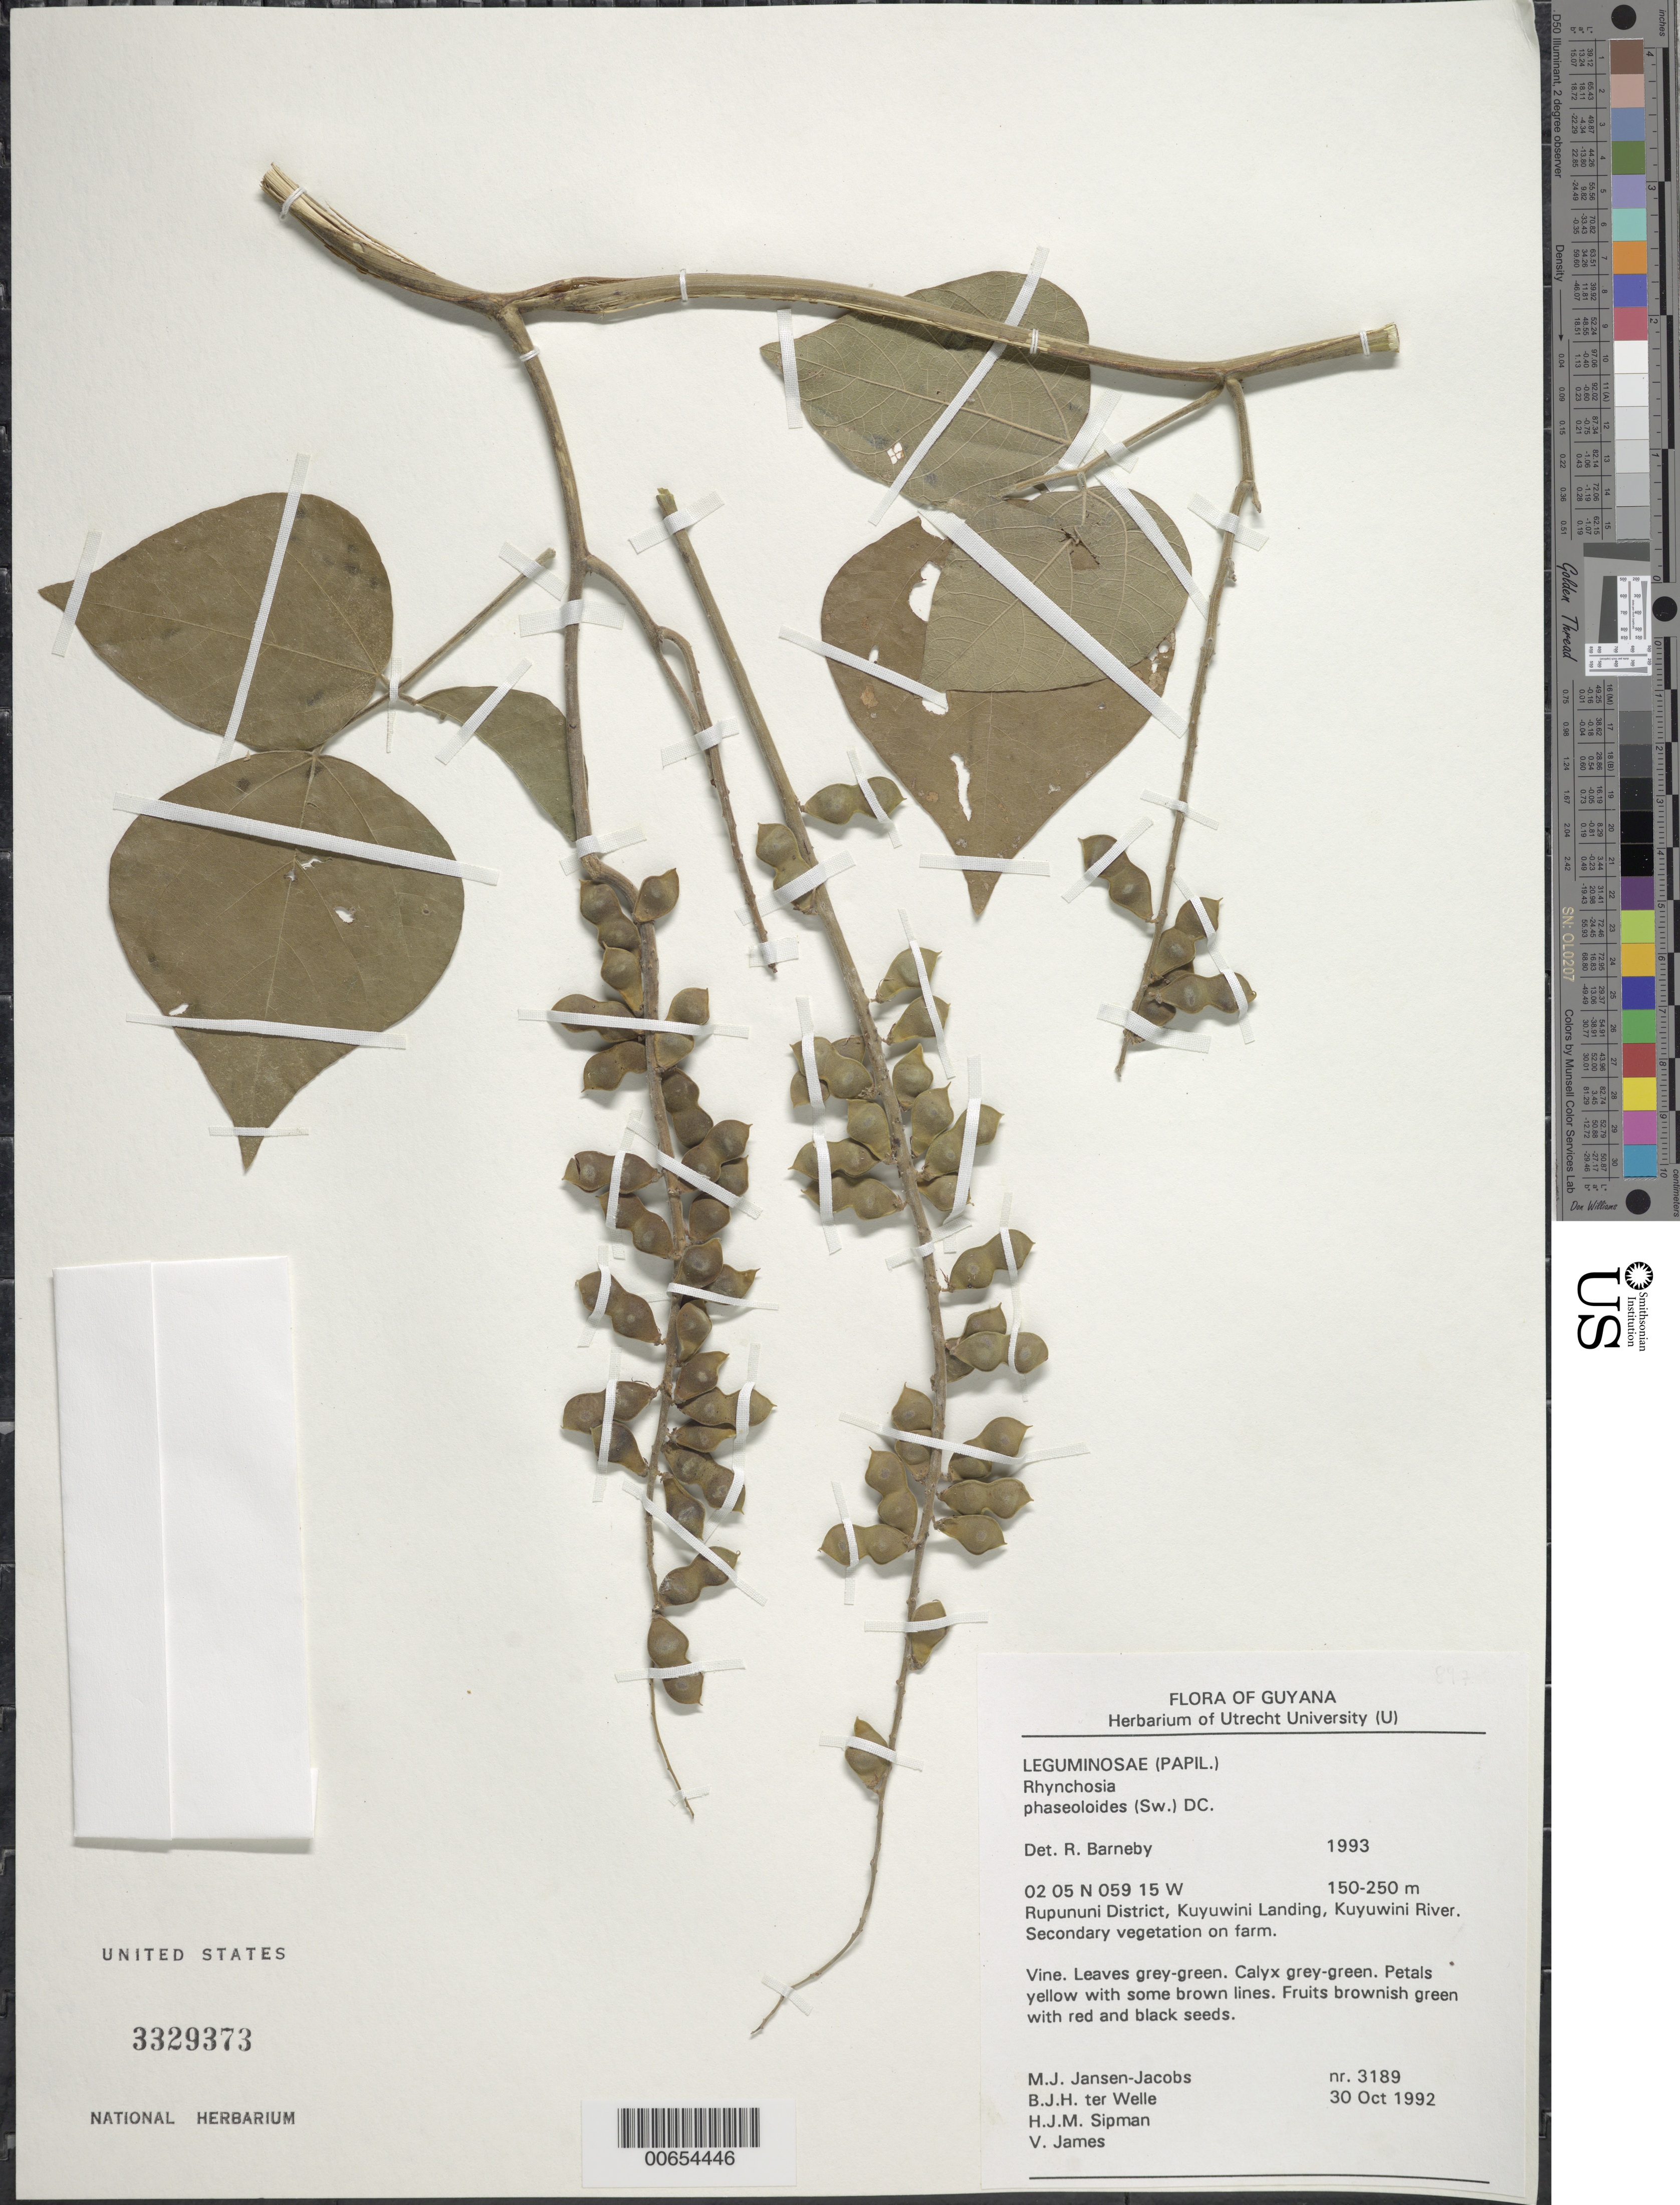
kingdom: Plantae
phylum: Tracheophyta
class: Magnoliopsida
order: Fabales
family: Fabaceae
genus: Rhynchosia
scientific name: Rhynchosia phaseoloides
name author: (Sw.) DC.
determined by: Barneby, Rupert C., (NY)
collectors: M. J. Jansen-Jacobs, B. Welle, H. J. M. Sipman & V. James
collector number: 3189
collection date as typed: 30-Oct-92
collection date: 1992-10-30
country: Guyana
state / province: U. Takutu-U. Essequibo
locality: Kuyuwini Landing, Kuyuwini River, Rupununi District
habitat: Secondary vegetation on farm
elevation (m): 150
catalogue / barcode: US 3329373